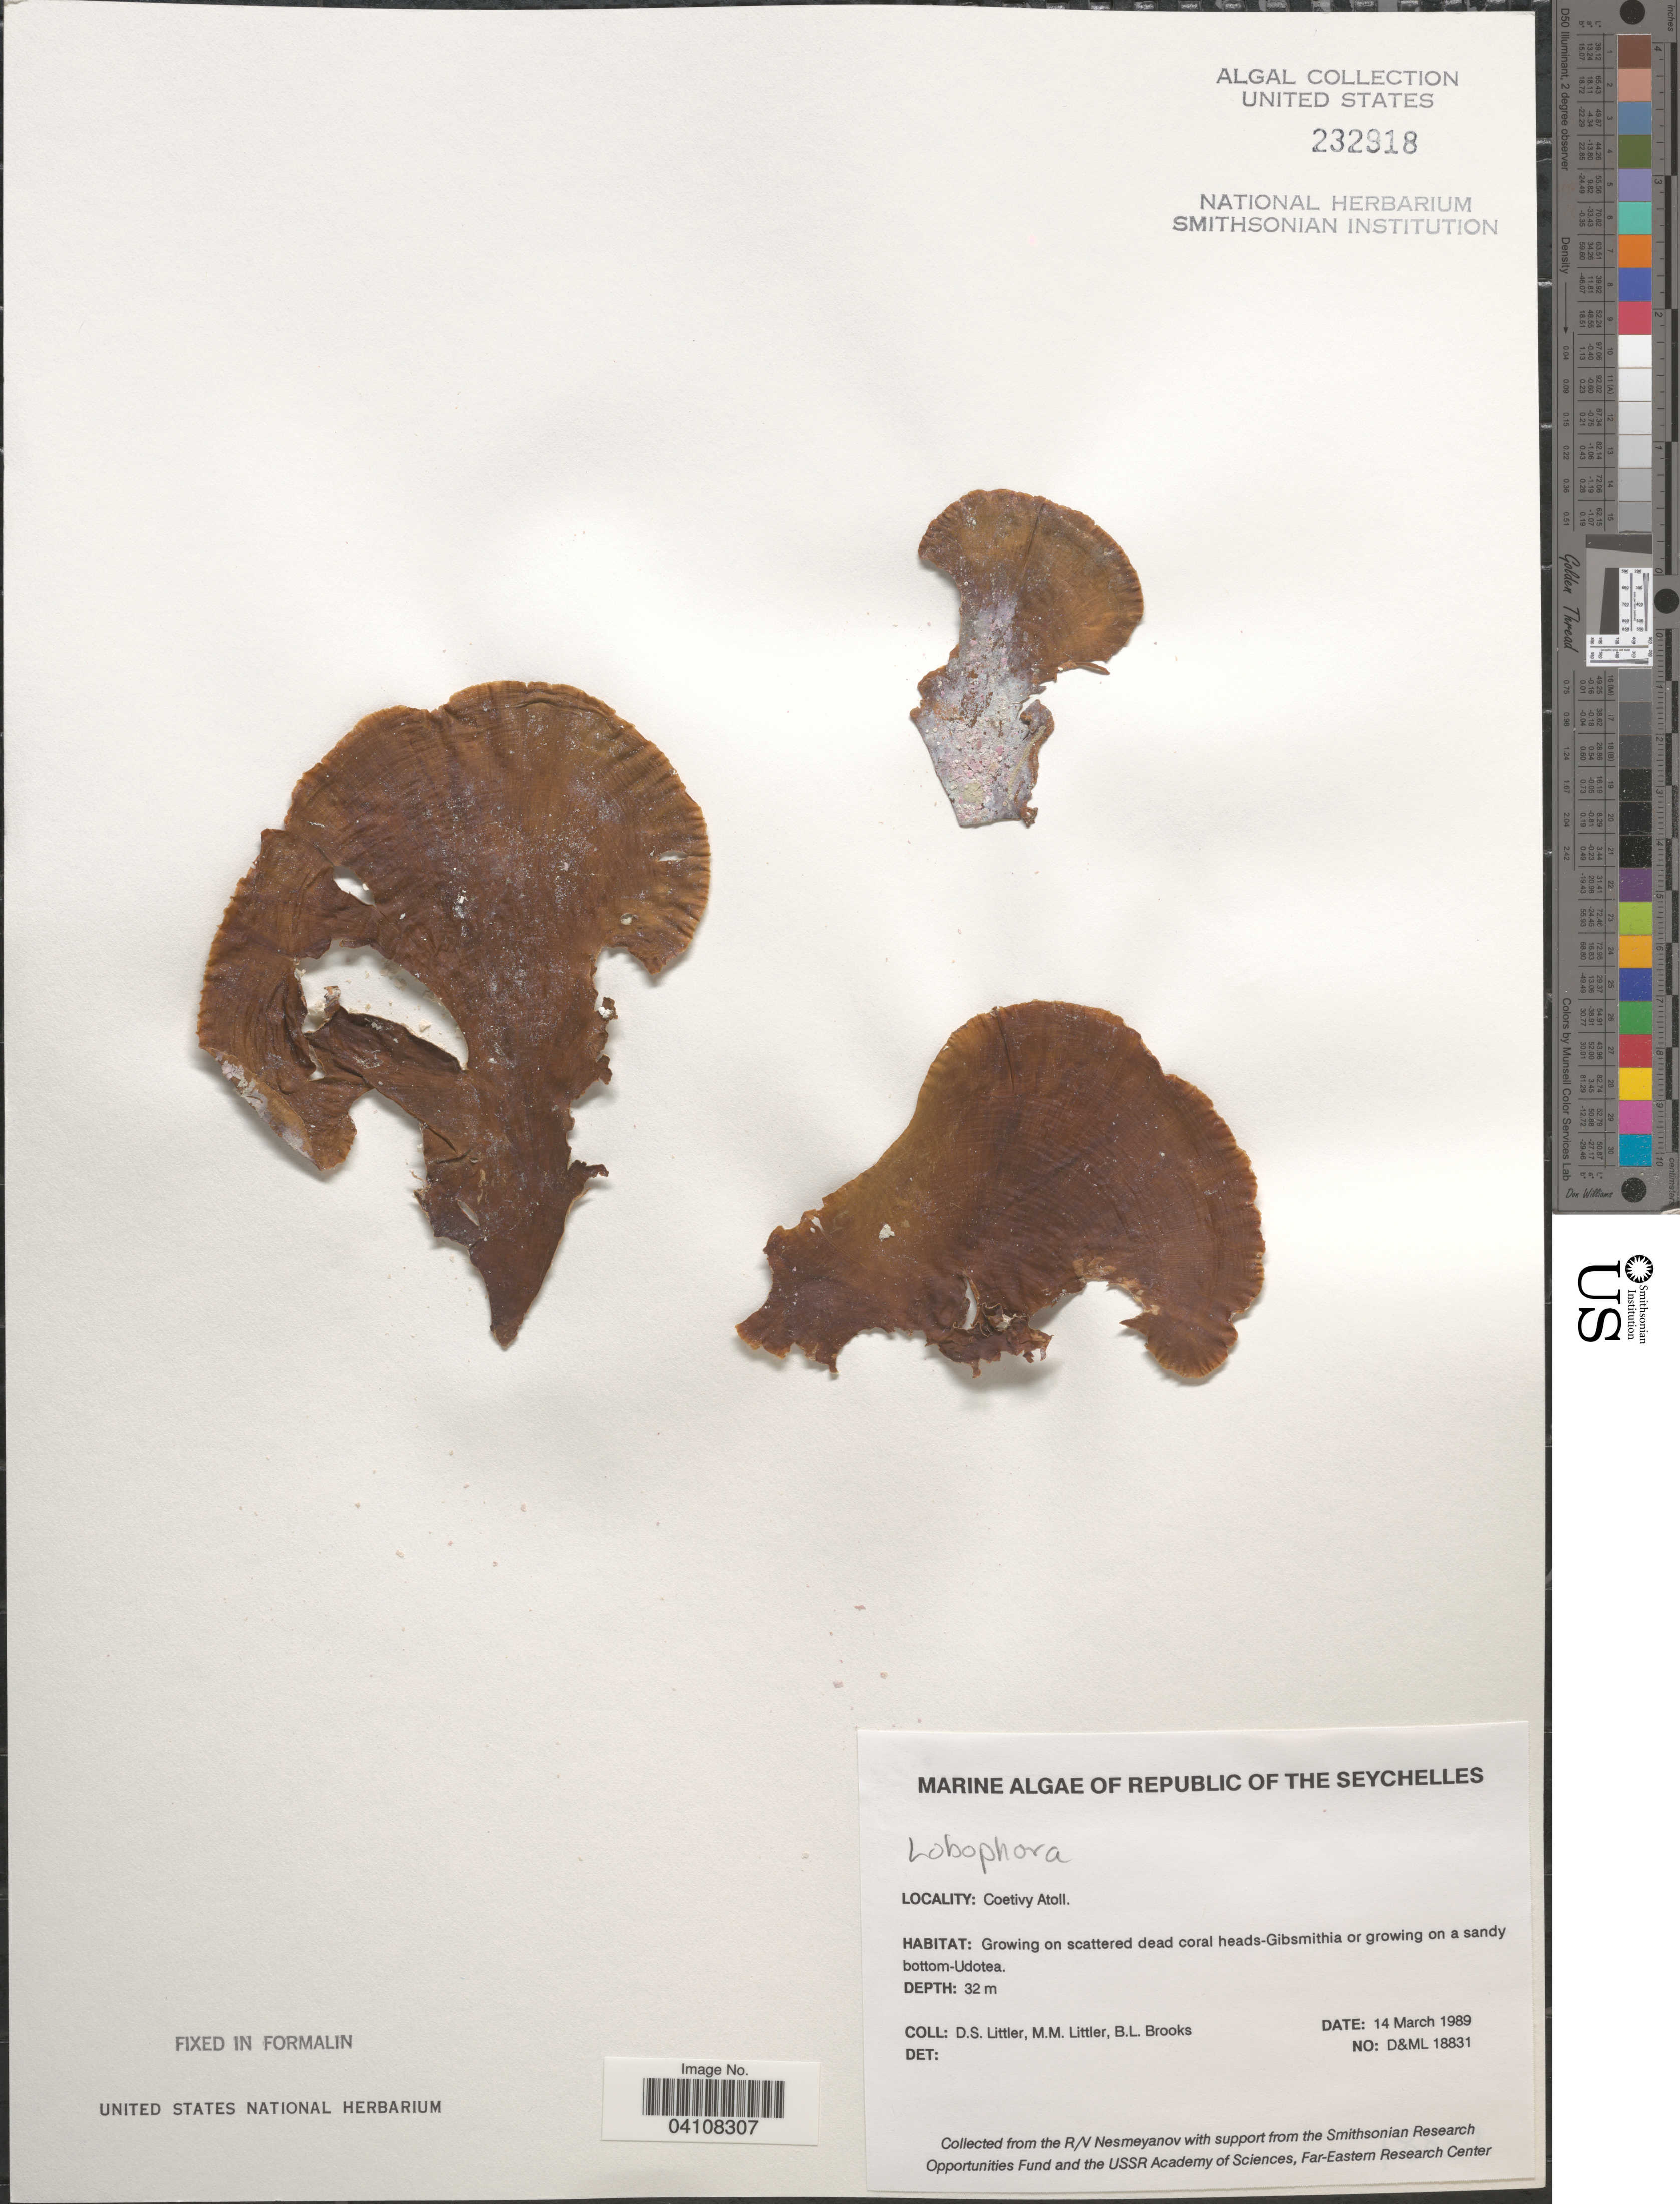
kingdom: Chromista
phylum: Ochrophyta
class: Phaeophyceae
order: Dictyotales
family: Dictyotaceae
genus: Lobophora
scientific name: Lobophora sp.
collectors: D. S. Littler & B. Brooks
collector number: D&ML18831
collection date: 1989-03-14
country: Seychelles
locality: Republic of The Seychelles. Coetivy Atoll.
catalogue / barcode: US 232918